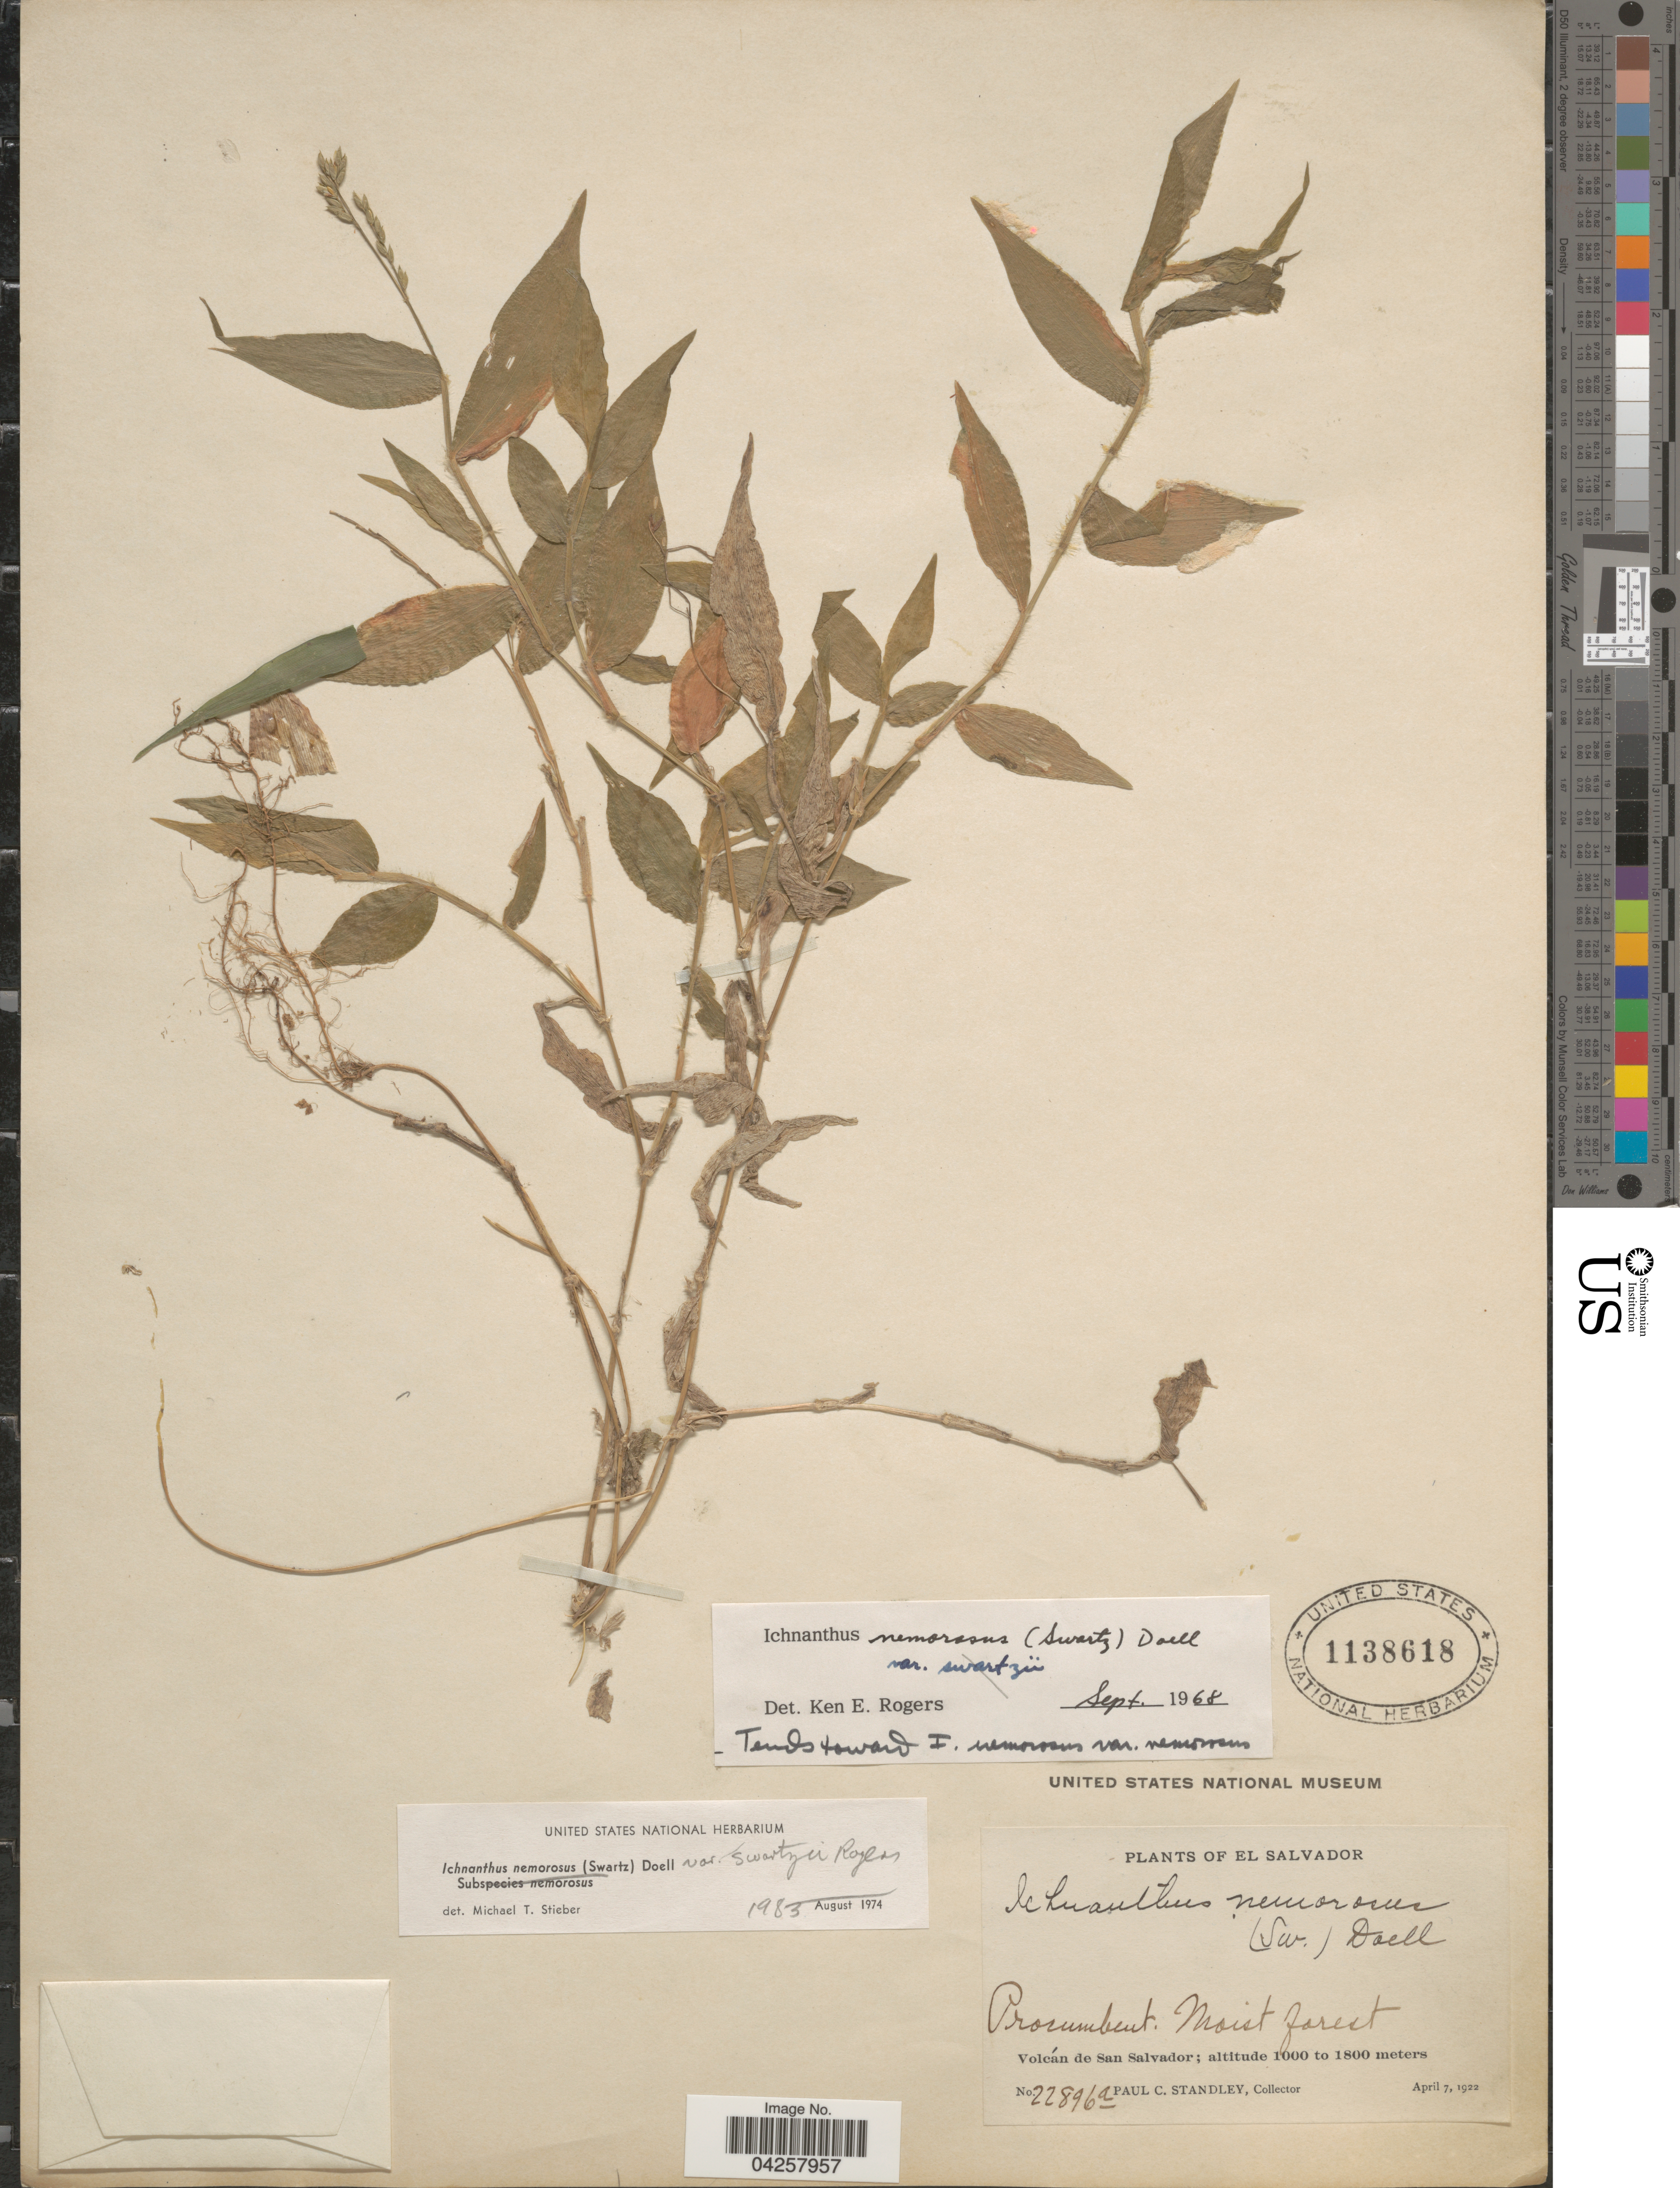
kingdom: Plantae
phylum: Tracheophyta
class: Liliopsida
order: Poales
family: Poaceae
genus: Hildaea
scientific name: Hildaea nemorosa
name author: (Sw.) C. Silva & R.P. Oliveira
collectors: P. C. Standley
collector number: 22896a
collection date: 1922-04-07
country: El Salvador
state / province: San Salvador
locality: Volcán de San Salvador.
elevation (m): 1000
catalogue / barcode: US 1138618